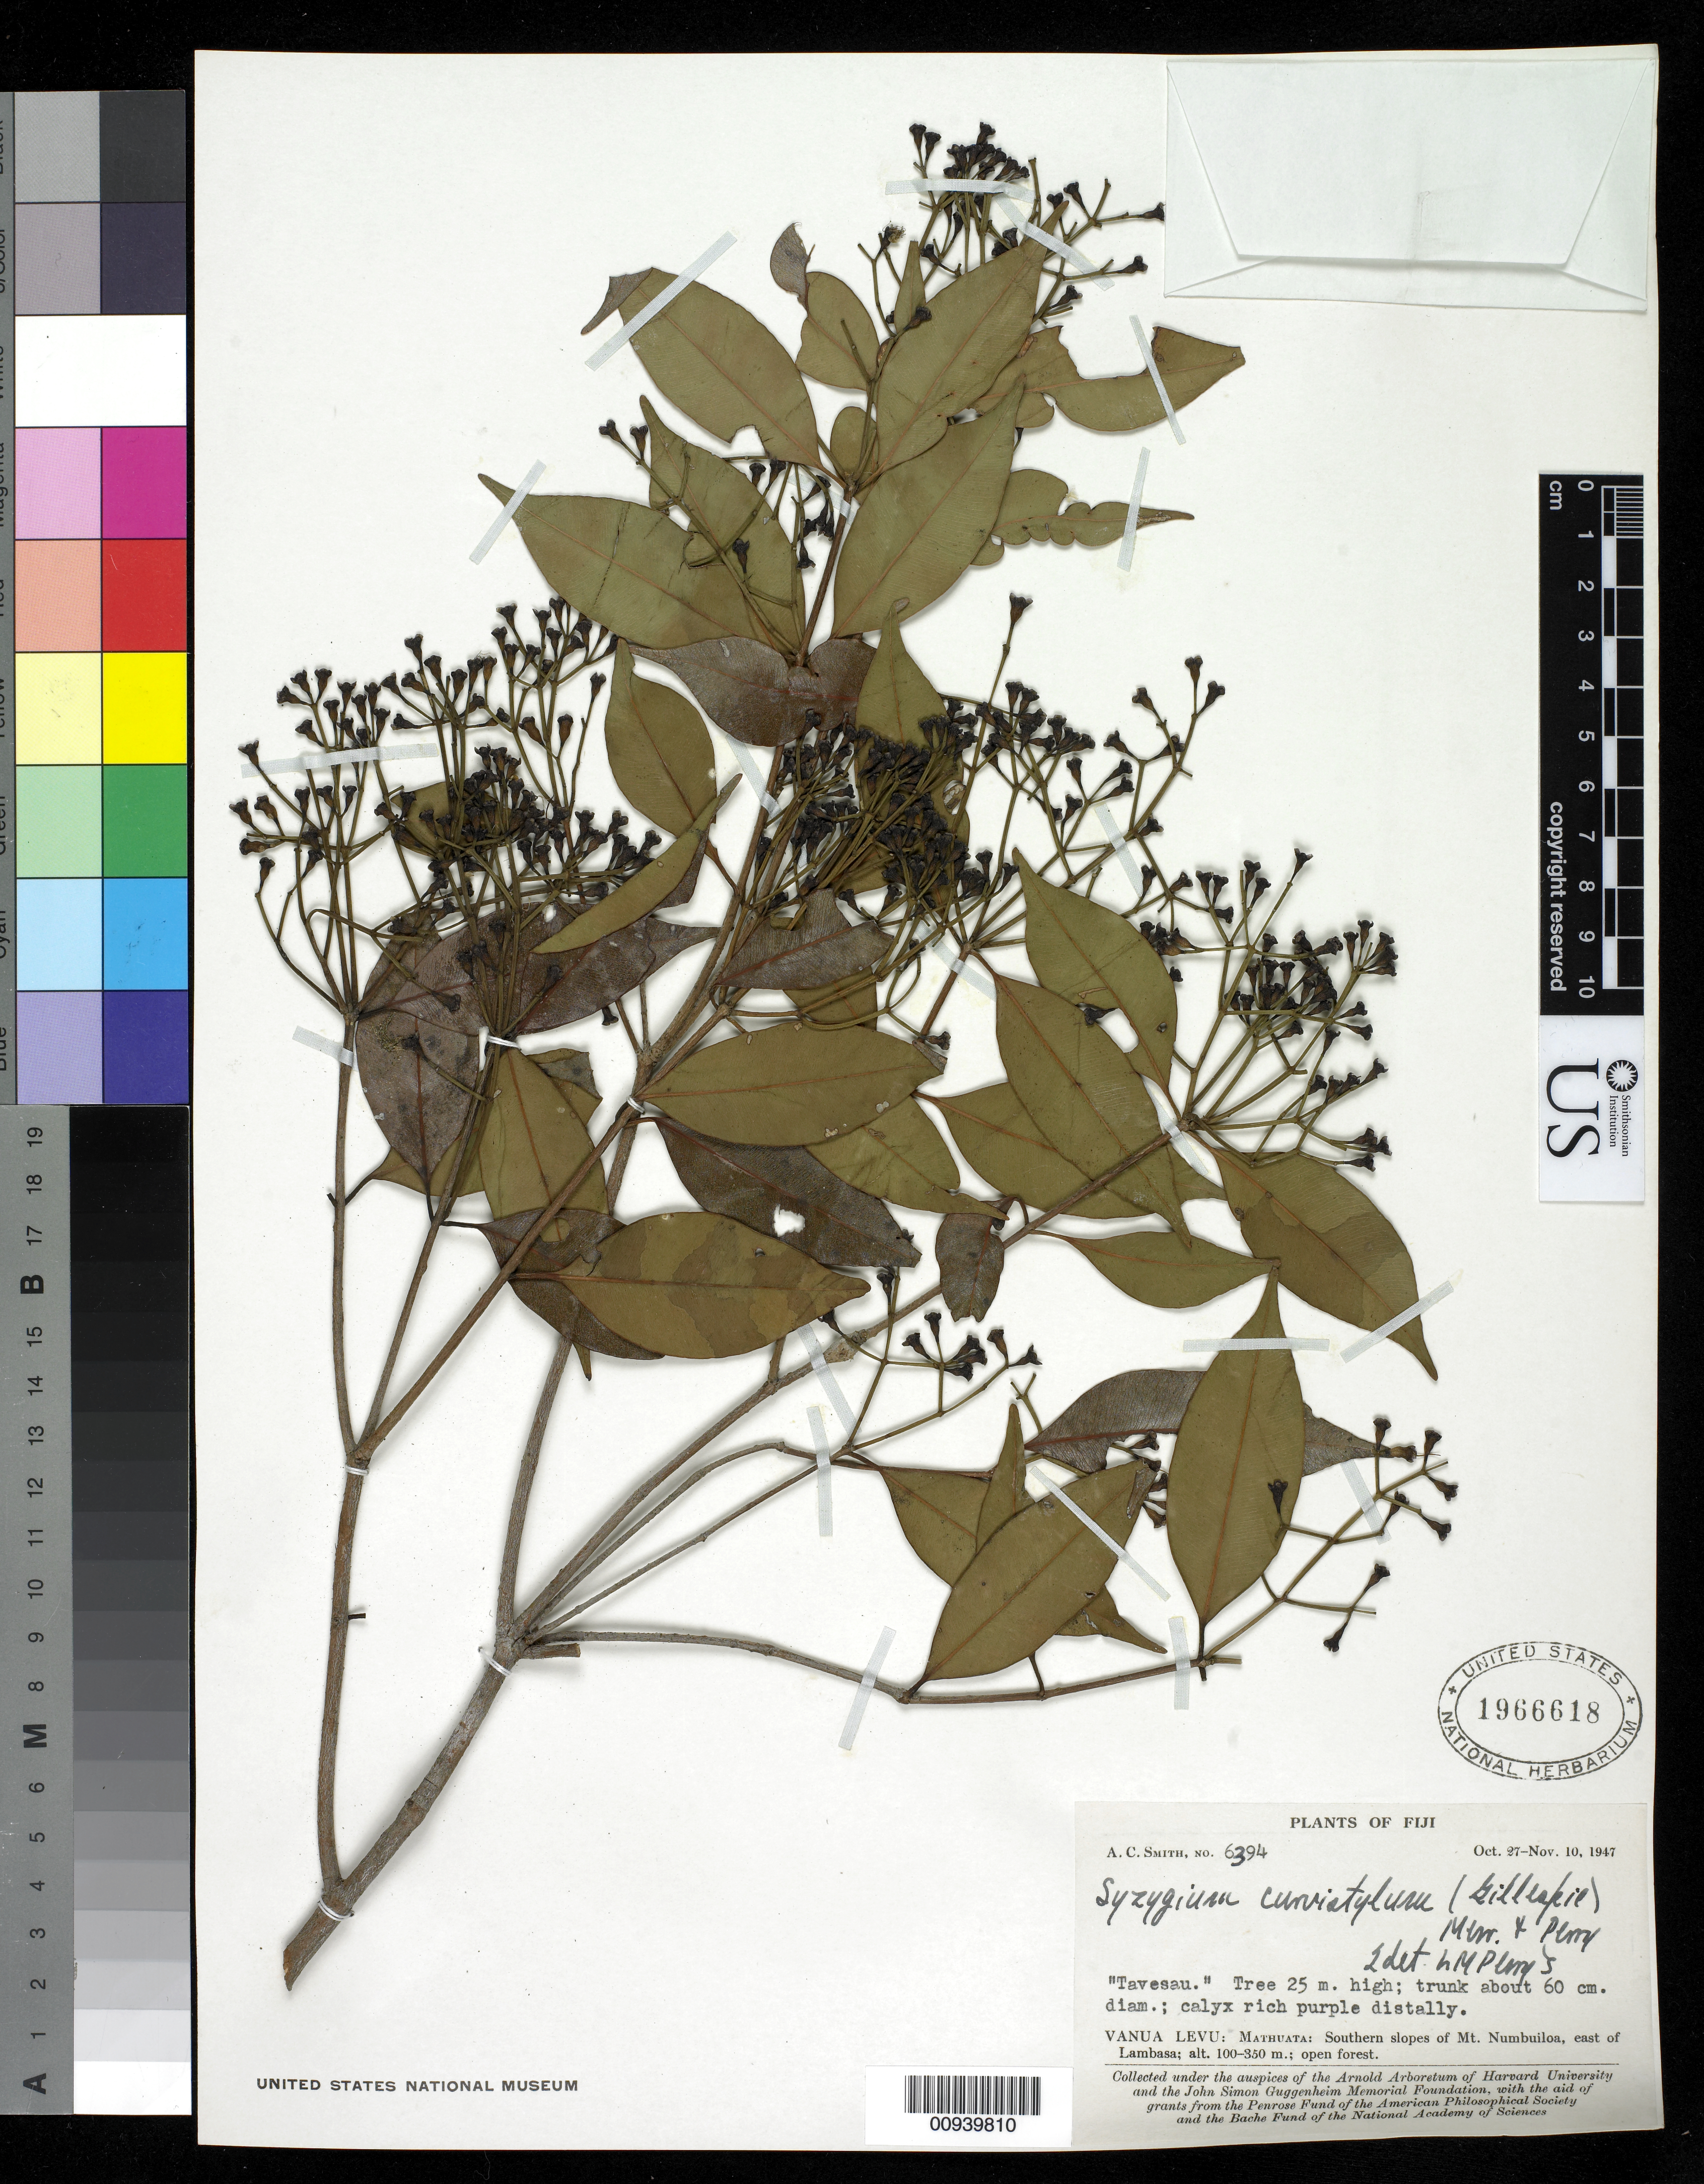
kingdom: Plantae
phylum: Tracheophyta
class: Magnoliopsida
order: Myrtales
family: Myrtaceae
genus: Syzygium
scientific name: Syzygium curvistylum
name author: (Gillespie) Merr. & L.M. Perry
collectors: C. A. Smith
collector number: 6394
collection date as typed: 27 Oct 1947 to 10 Nov 1947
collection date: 1947-10-27/1947-11-10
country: Fiji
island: Macuata-i-wai [Mathuata-i-wai]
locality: Mathuata: Southern slopes of Mt. Numbuiloa, E. of Lambasa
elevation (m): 100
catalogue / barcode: US 1966618